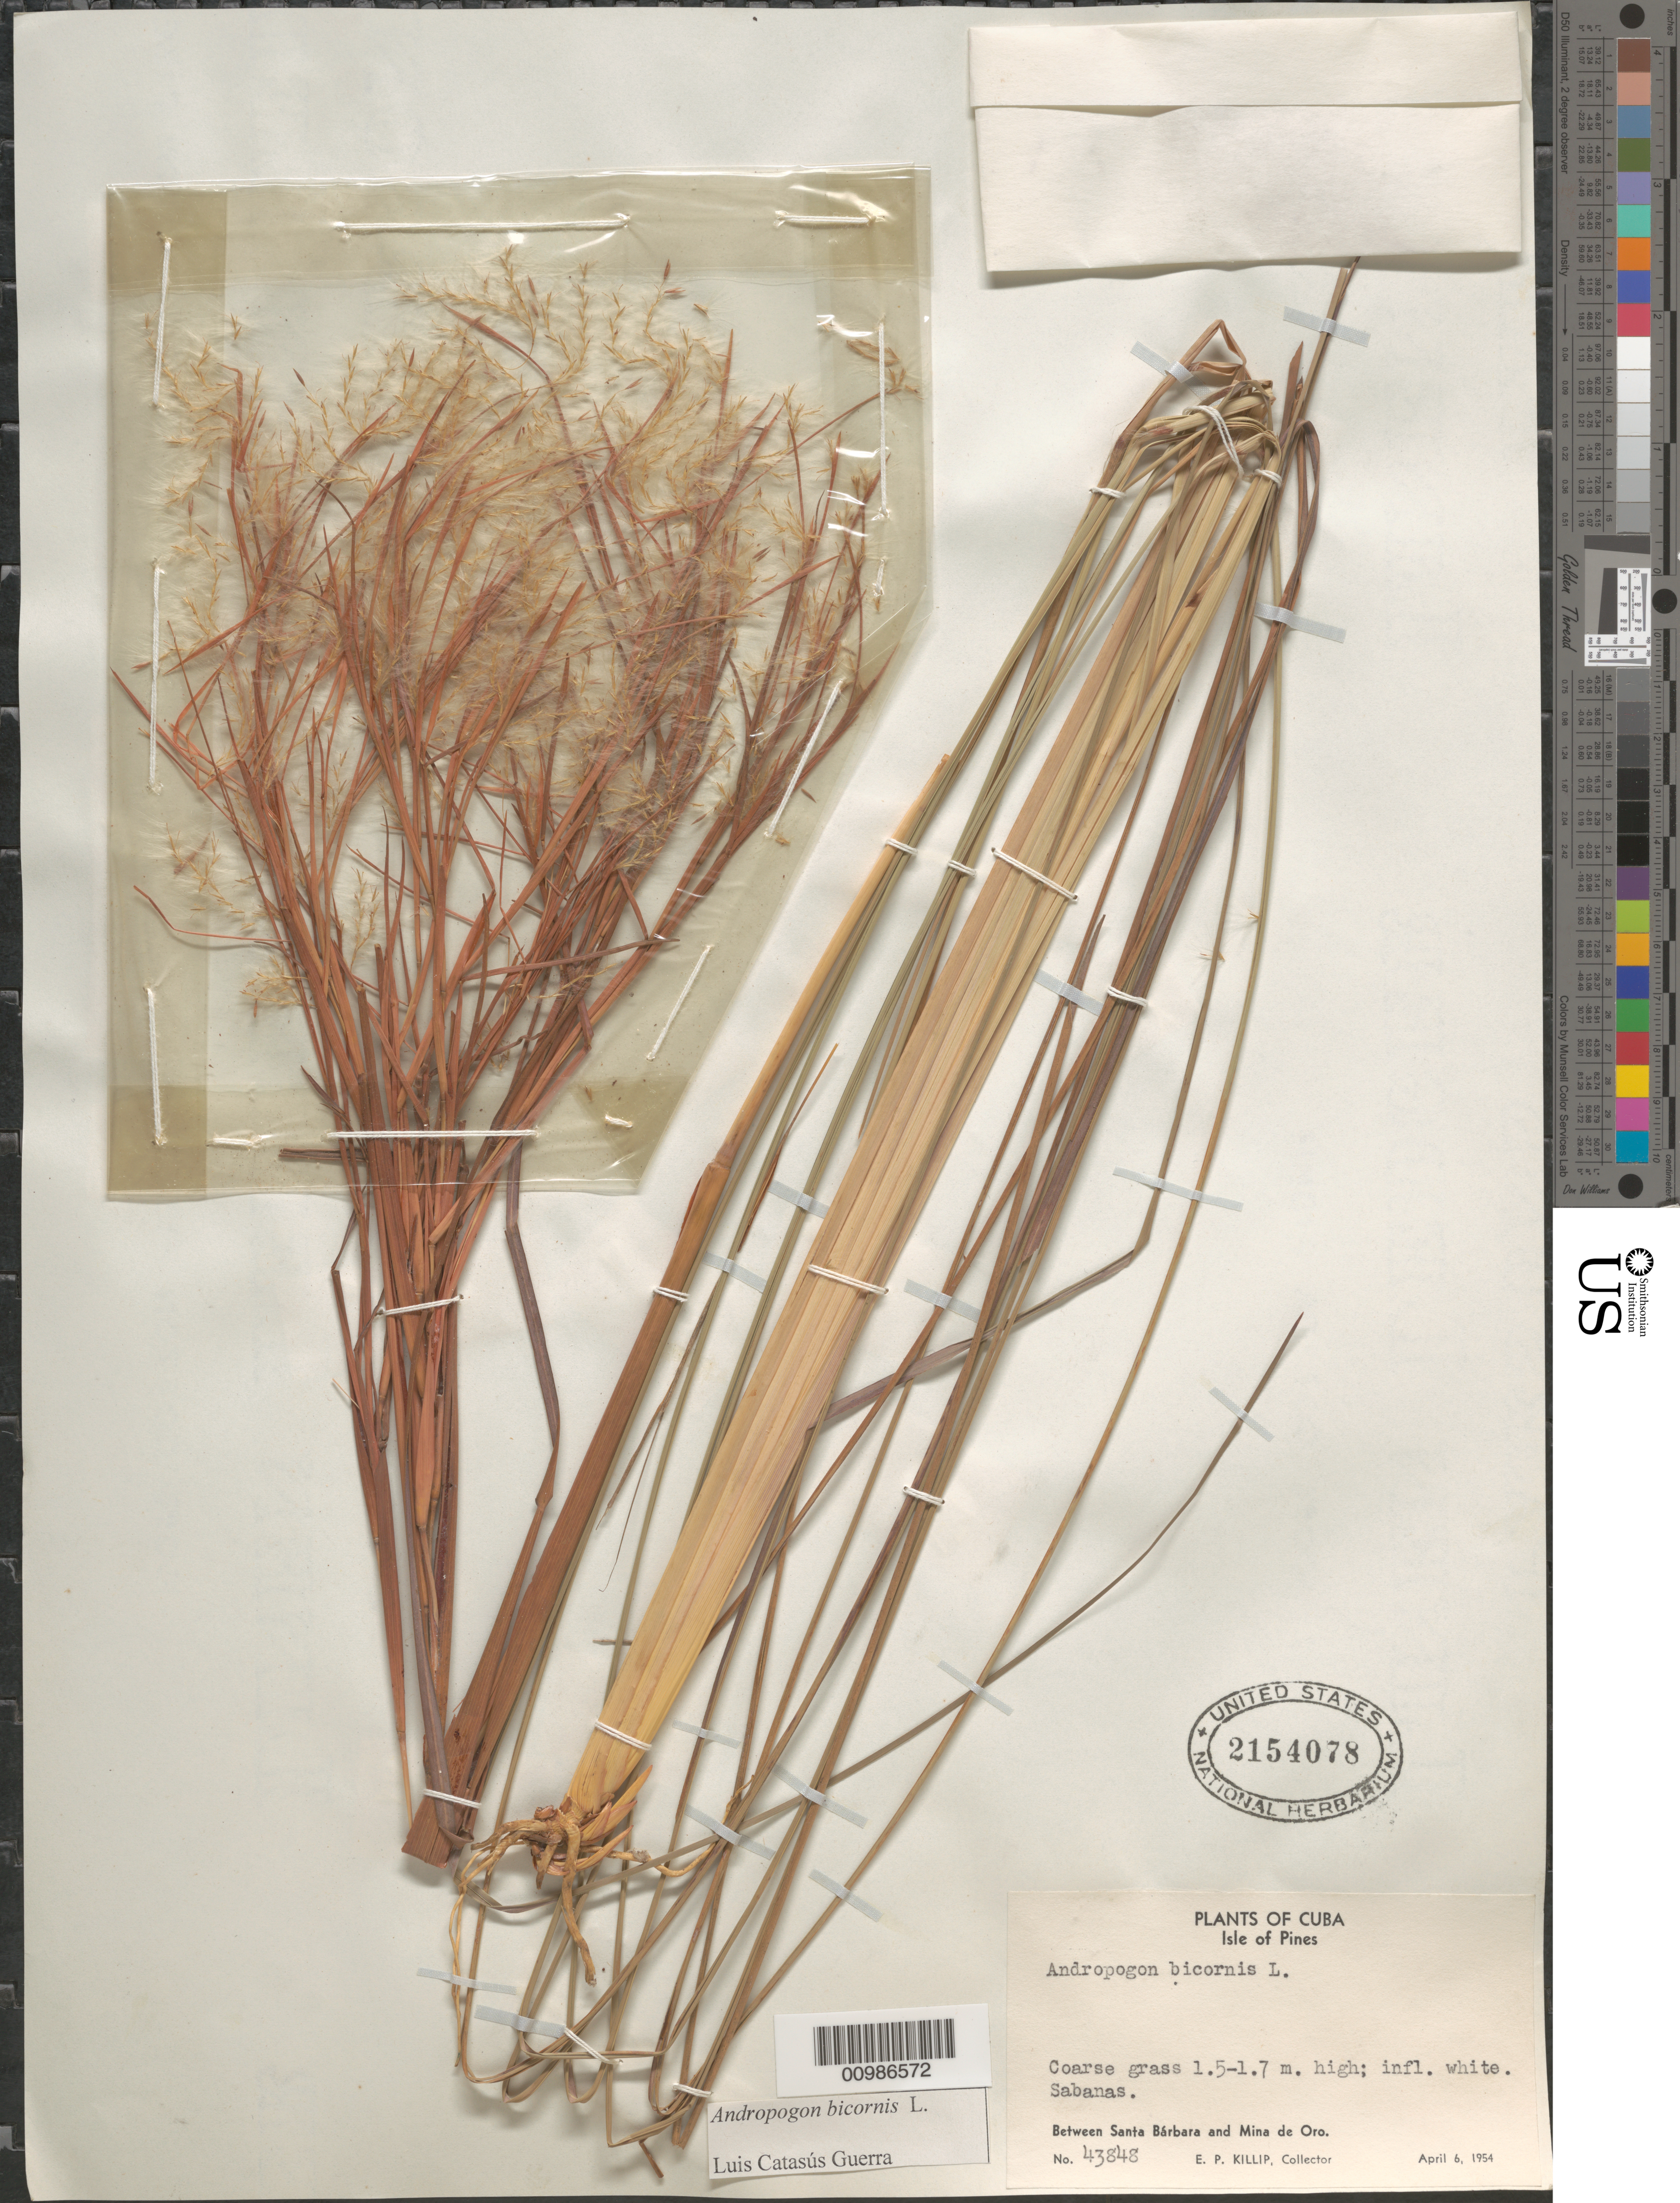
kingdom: Plantae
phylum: Tracheophyta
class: Liliopsida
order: Poales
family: Poaceae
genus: Andropogon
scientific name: Andropogon bicornis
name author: L.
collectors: E. P. Killip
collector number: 43848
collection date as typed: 06 Apr 1954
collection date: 1954-04-06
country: Cuba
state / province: Isla de la Juventud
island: Isla de la Juventud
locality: [Isle of Pines], between Santa Barbara and Mine de Oro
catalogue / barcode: US 2154078